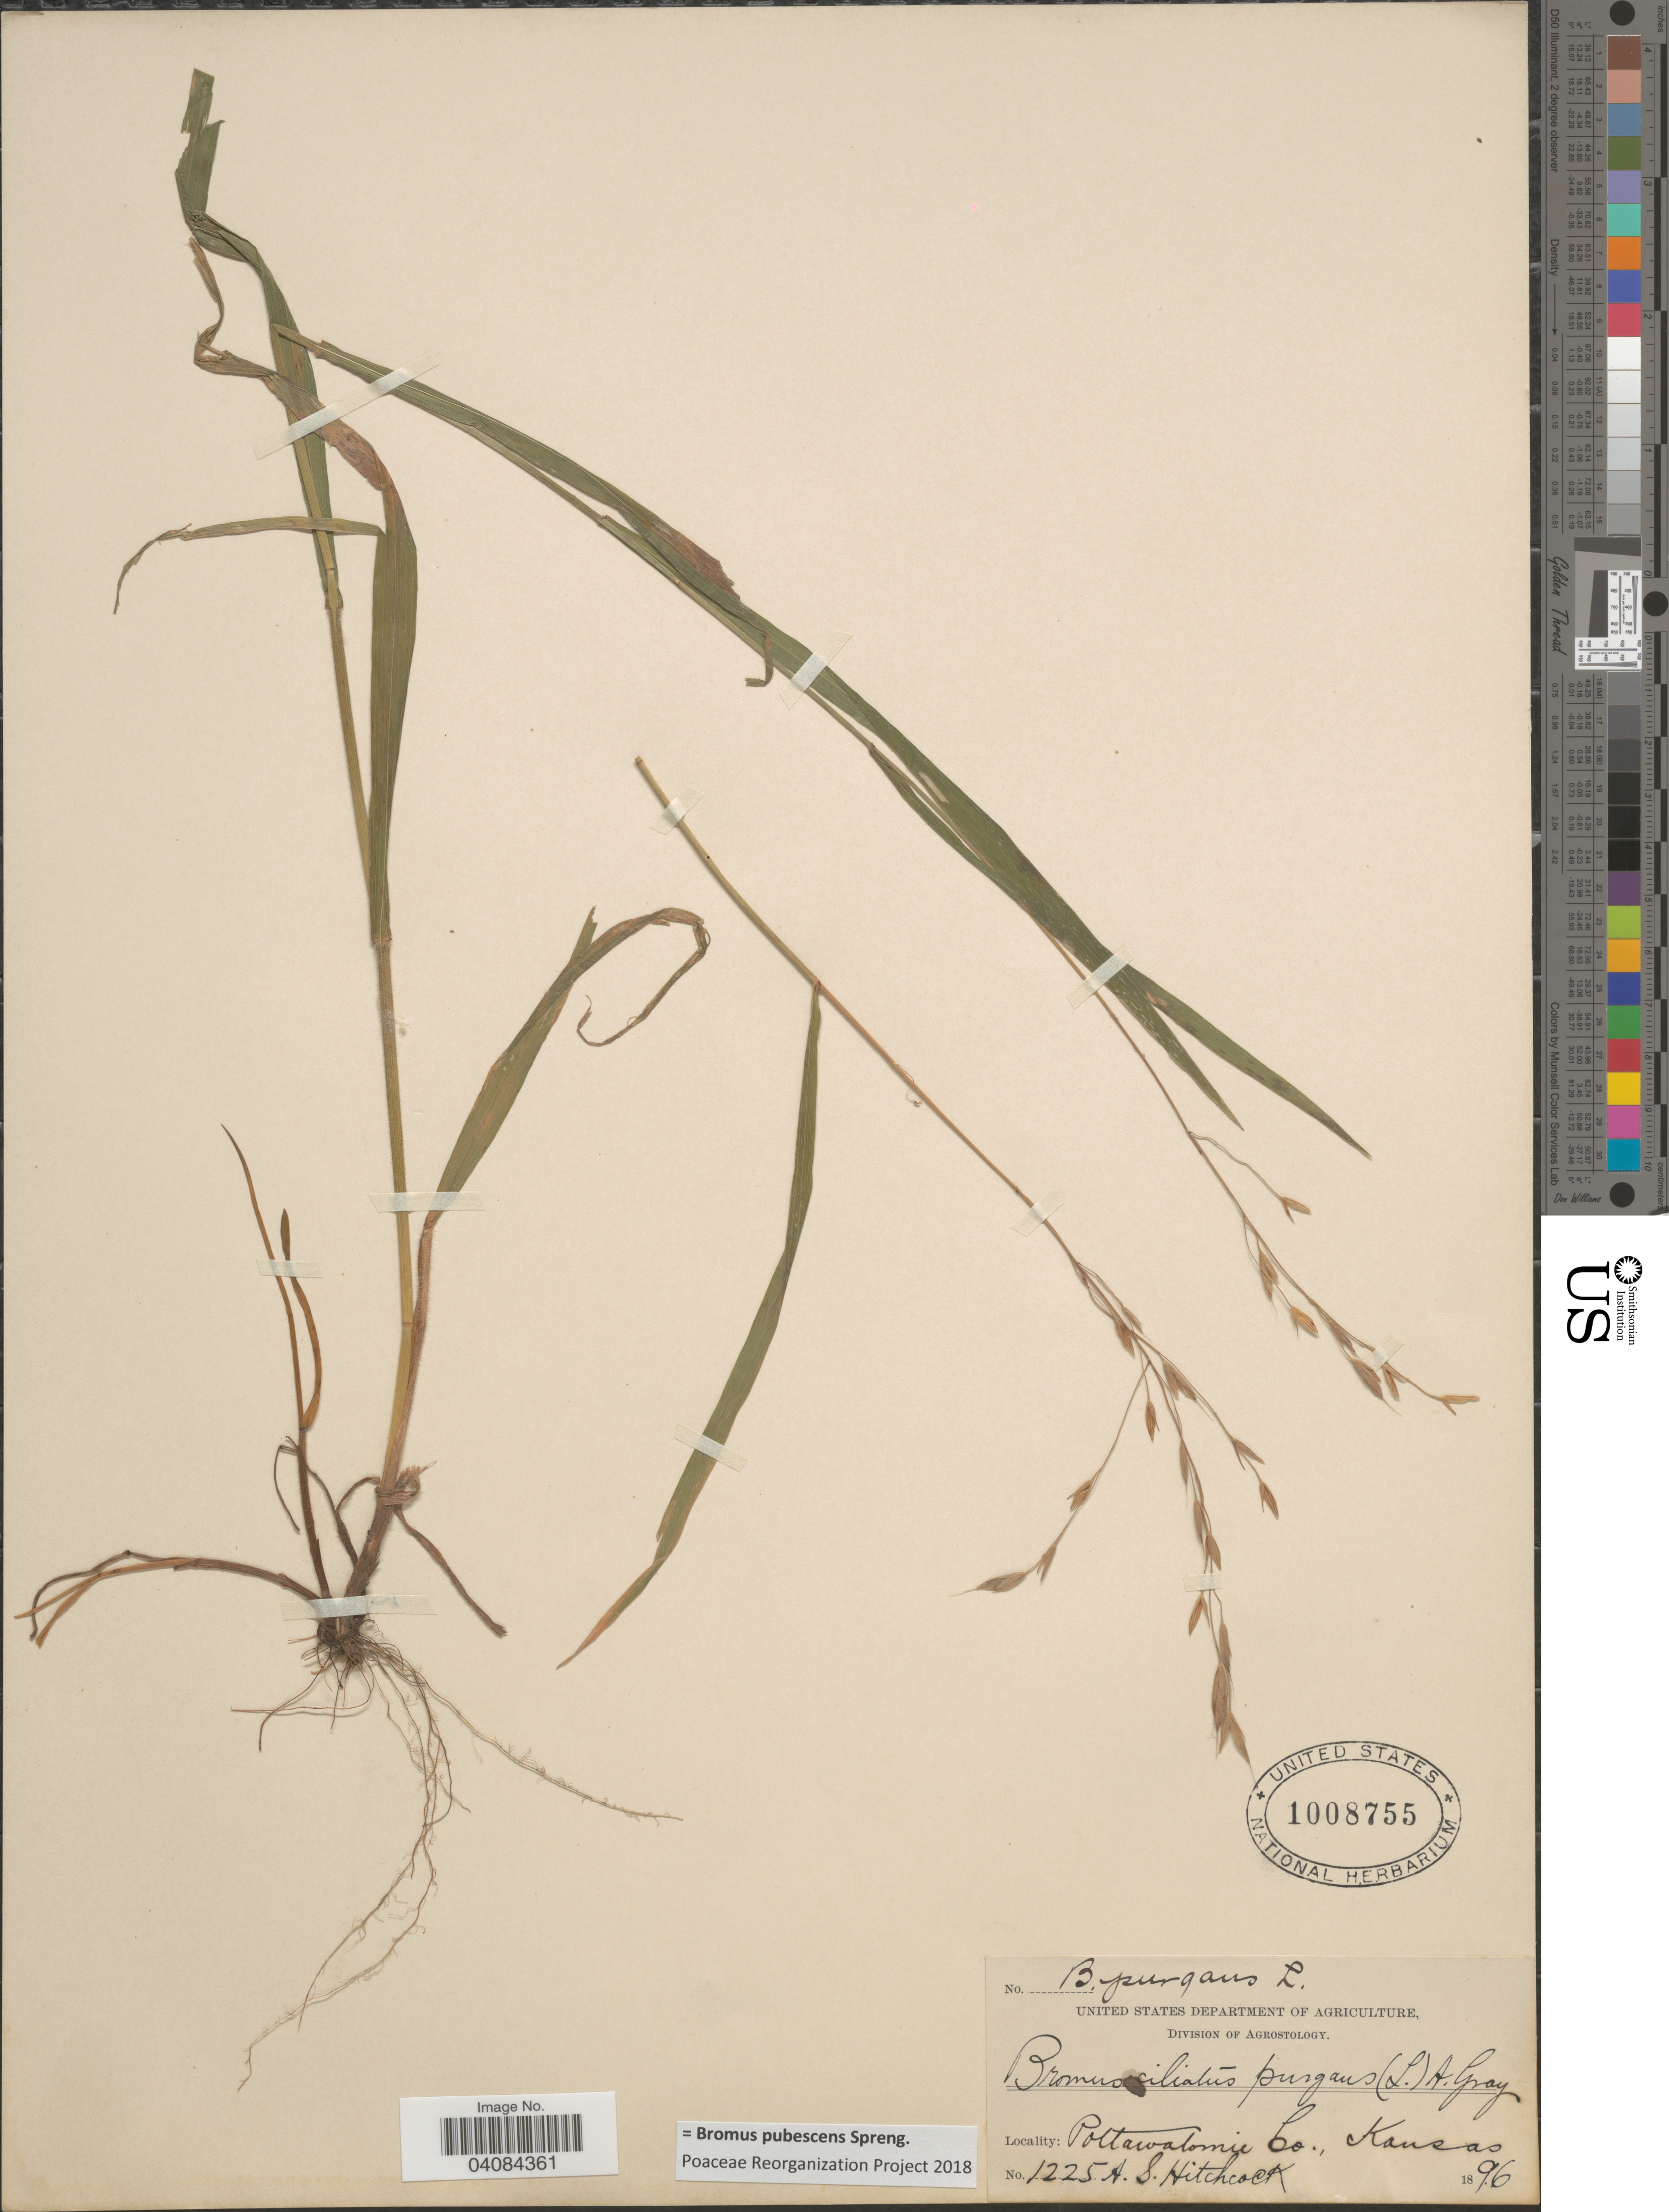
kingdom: Plantae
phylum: Tracheophyta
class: Liliopsida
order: Poales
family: Poaceae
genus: Bromus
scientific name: Bromus pubescens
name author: Muhl. ex Willd.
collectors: A. S. Hitchcock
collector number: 1225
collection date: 1896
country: United States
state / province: Kansas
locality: Pottawatomie Co.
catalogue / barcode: US 1008755